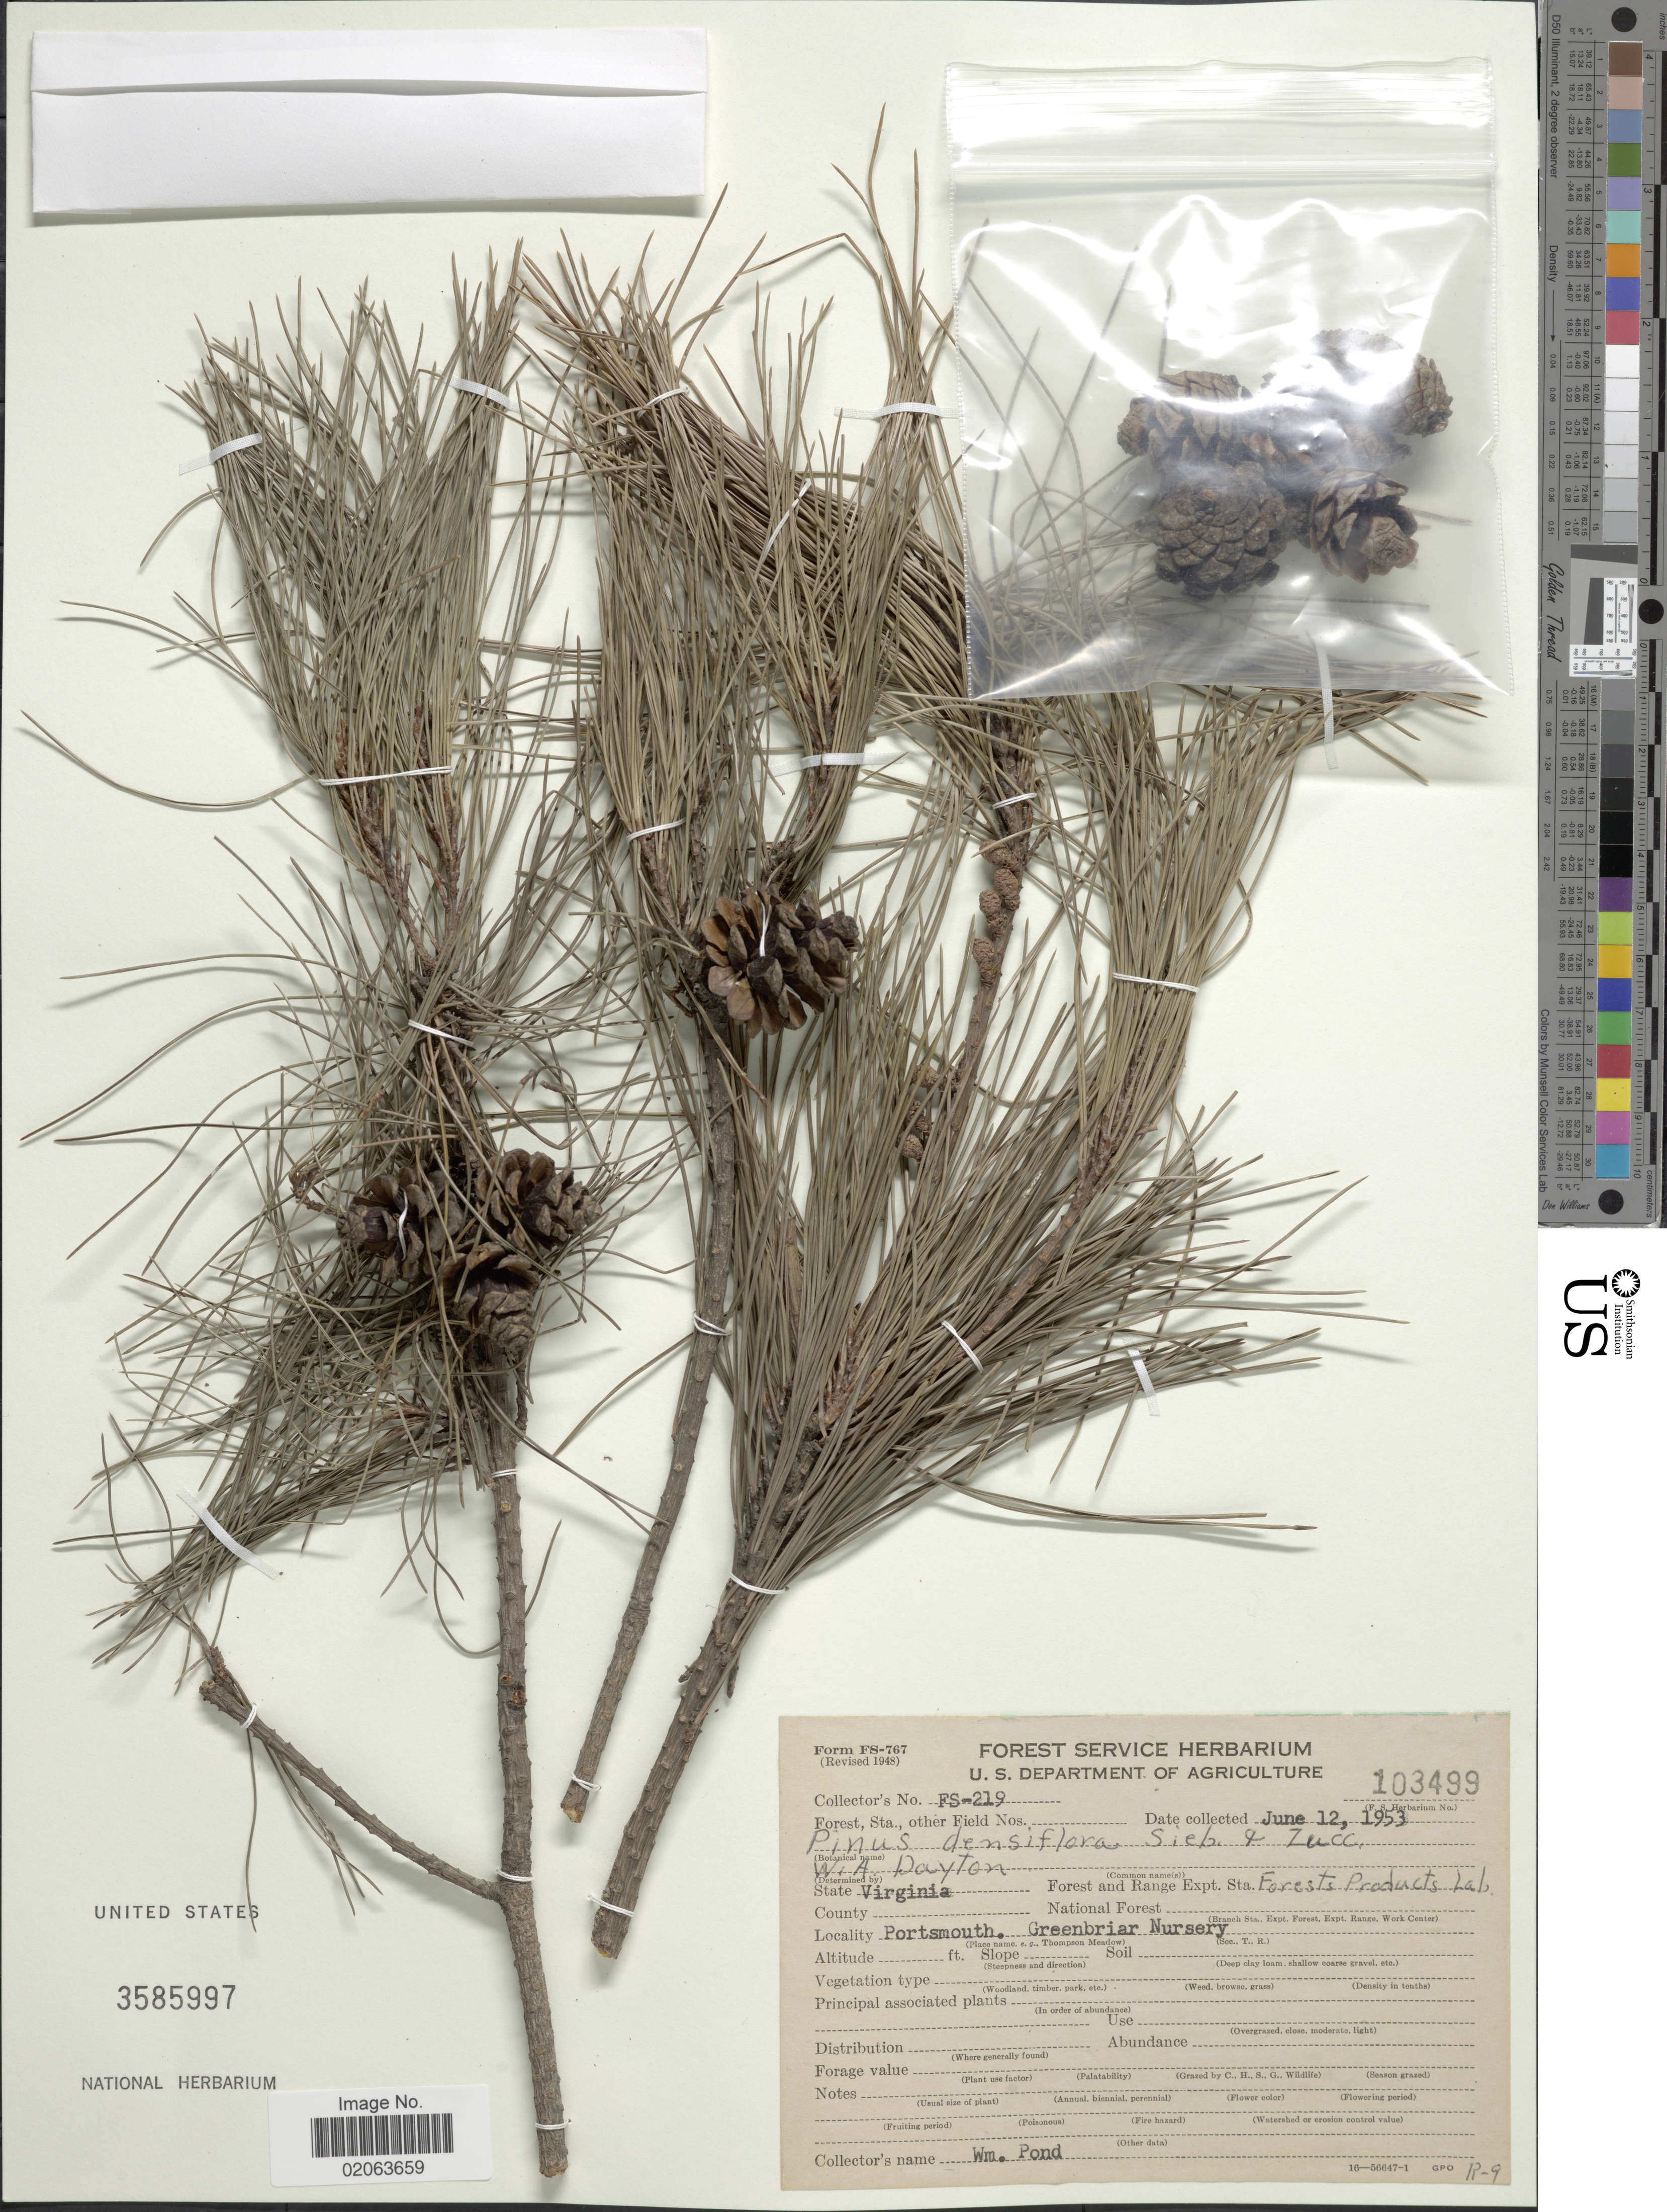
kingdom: Plantae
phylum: Tracheophyta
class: Pinopsida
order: Pinales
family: Pinaceae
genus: Pinus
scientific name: Pinus densiflora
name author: Siebold & Zucc.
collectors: W. Pond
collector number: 103499/FS-219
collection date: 1953-06-12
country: United States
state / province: Virginia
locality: Forest Products Lab. Portsmouth. Greenbriar Nursery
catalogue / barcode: US 3585997